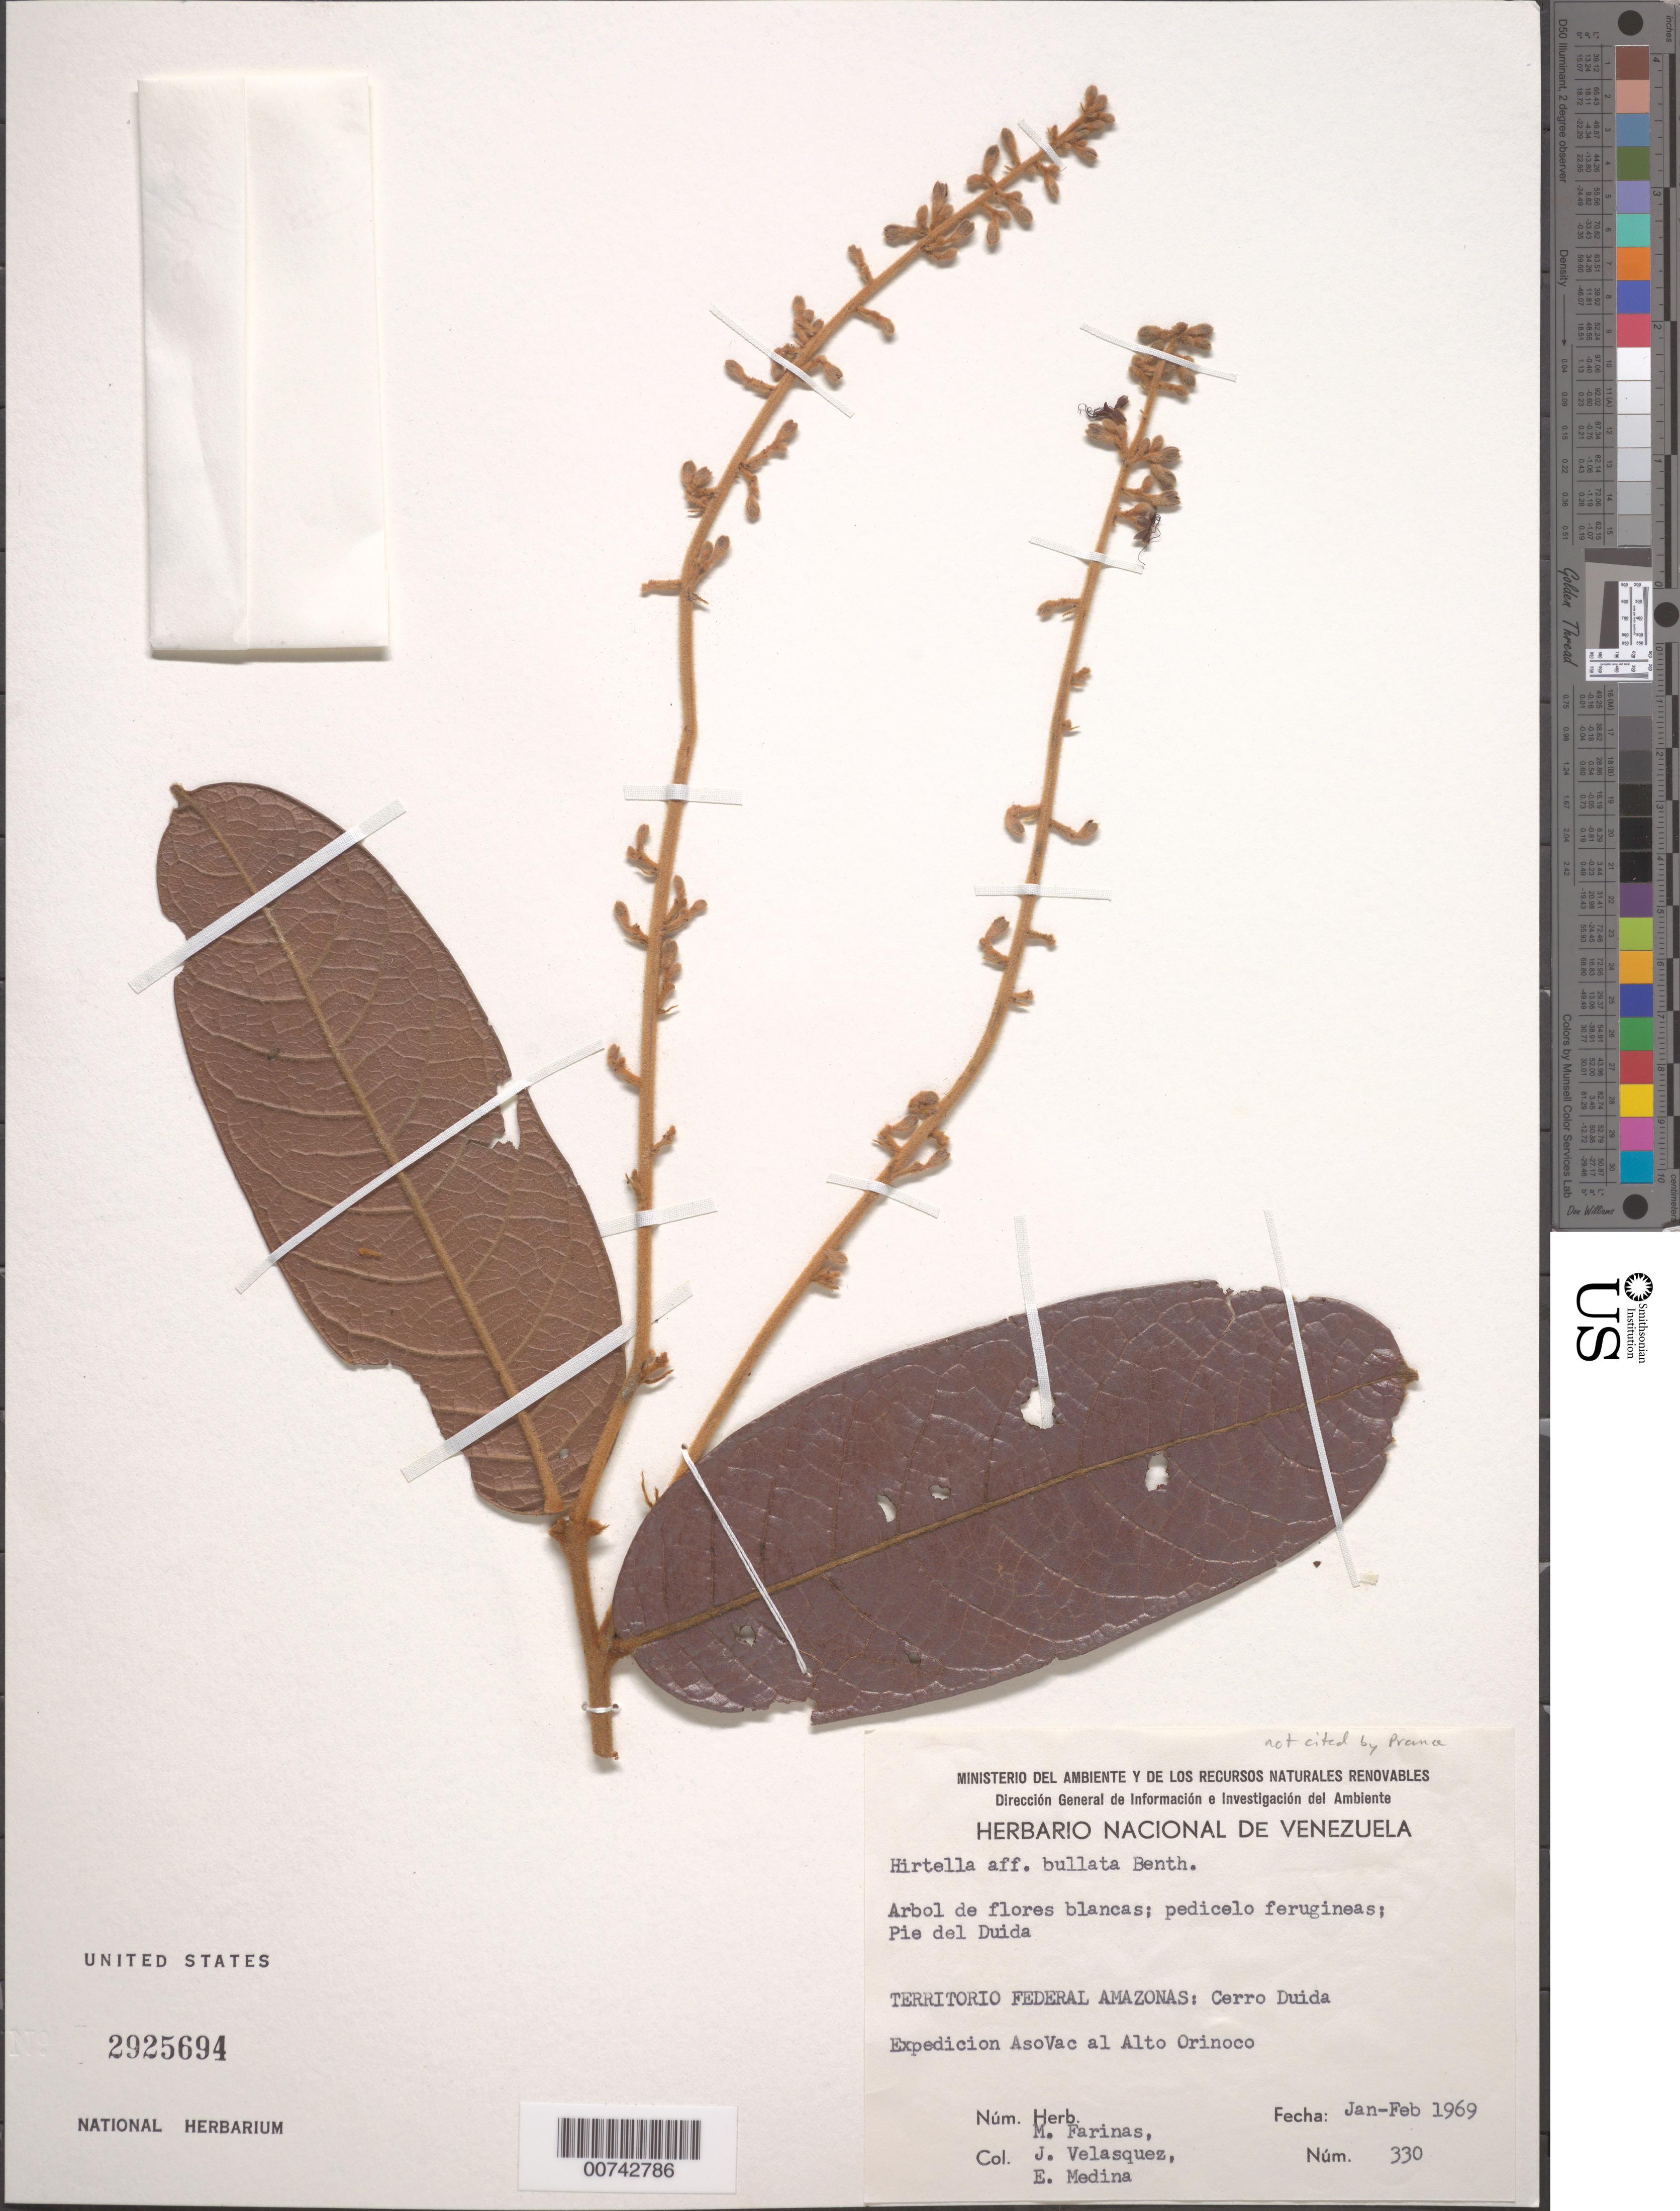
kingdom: Plantae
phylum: Tracheophyta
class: Magnoliopsida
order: Malpighiales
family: Chrysobalanaceae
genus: Hirtella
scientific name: Hirtella bullata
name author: Benth.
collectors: M. Fariñas, J. Velasquez & E. Medina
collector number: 330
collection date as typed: Jan-69 to Feb-69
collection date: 1969-01/1969-02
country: Venezuela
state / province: Amazonas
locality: Cerro Duida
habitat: Pie del Duida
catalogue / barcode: US 2925694